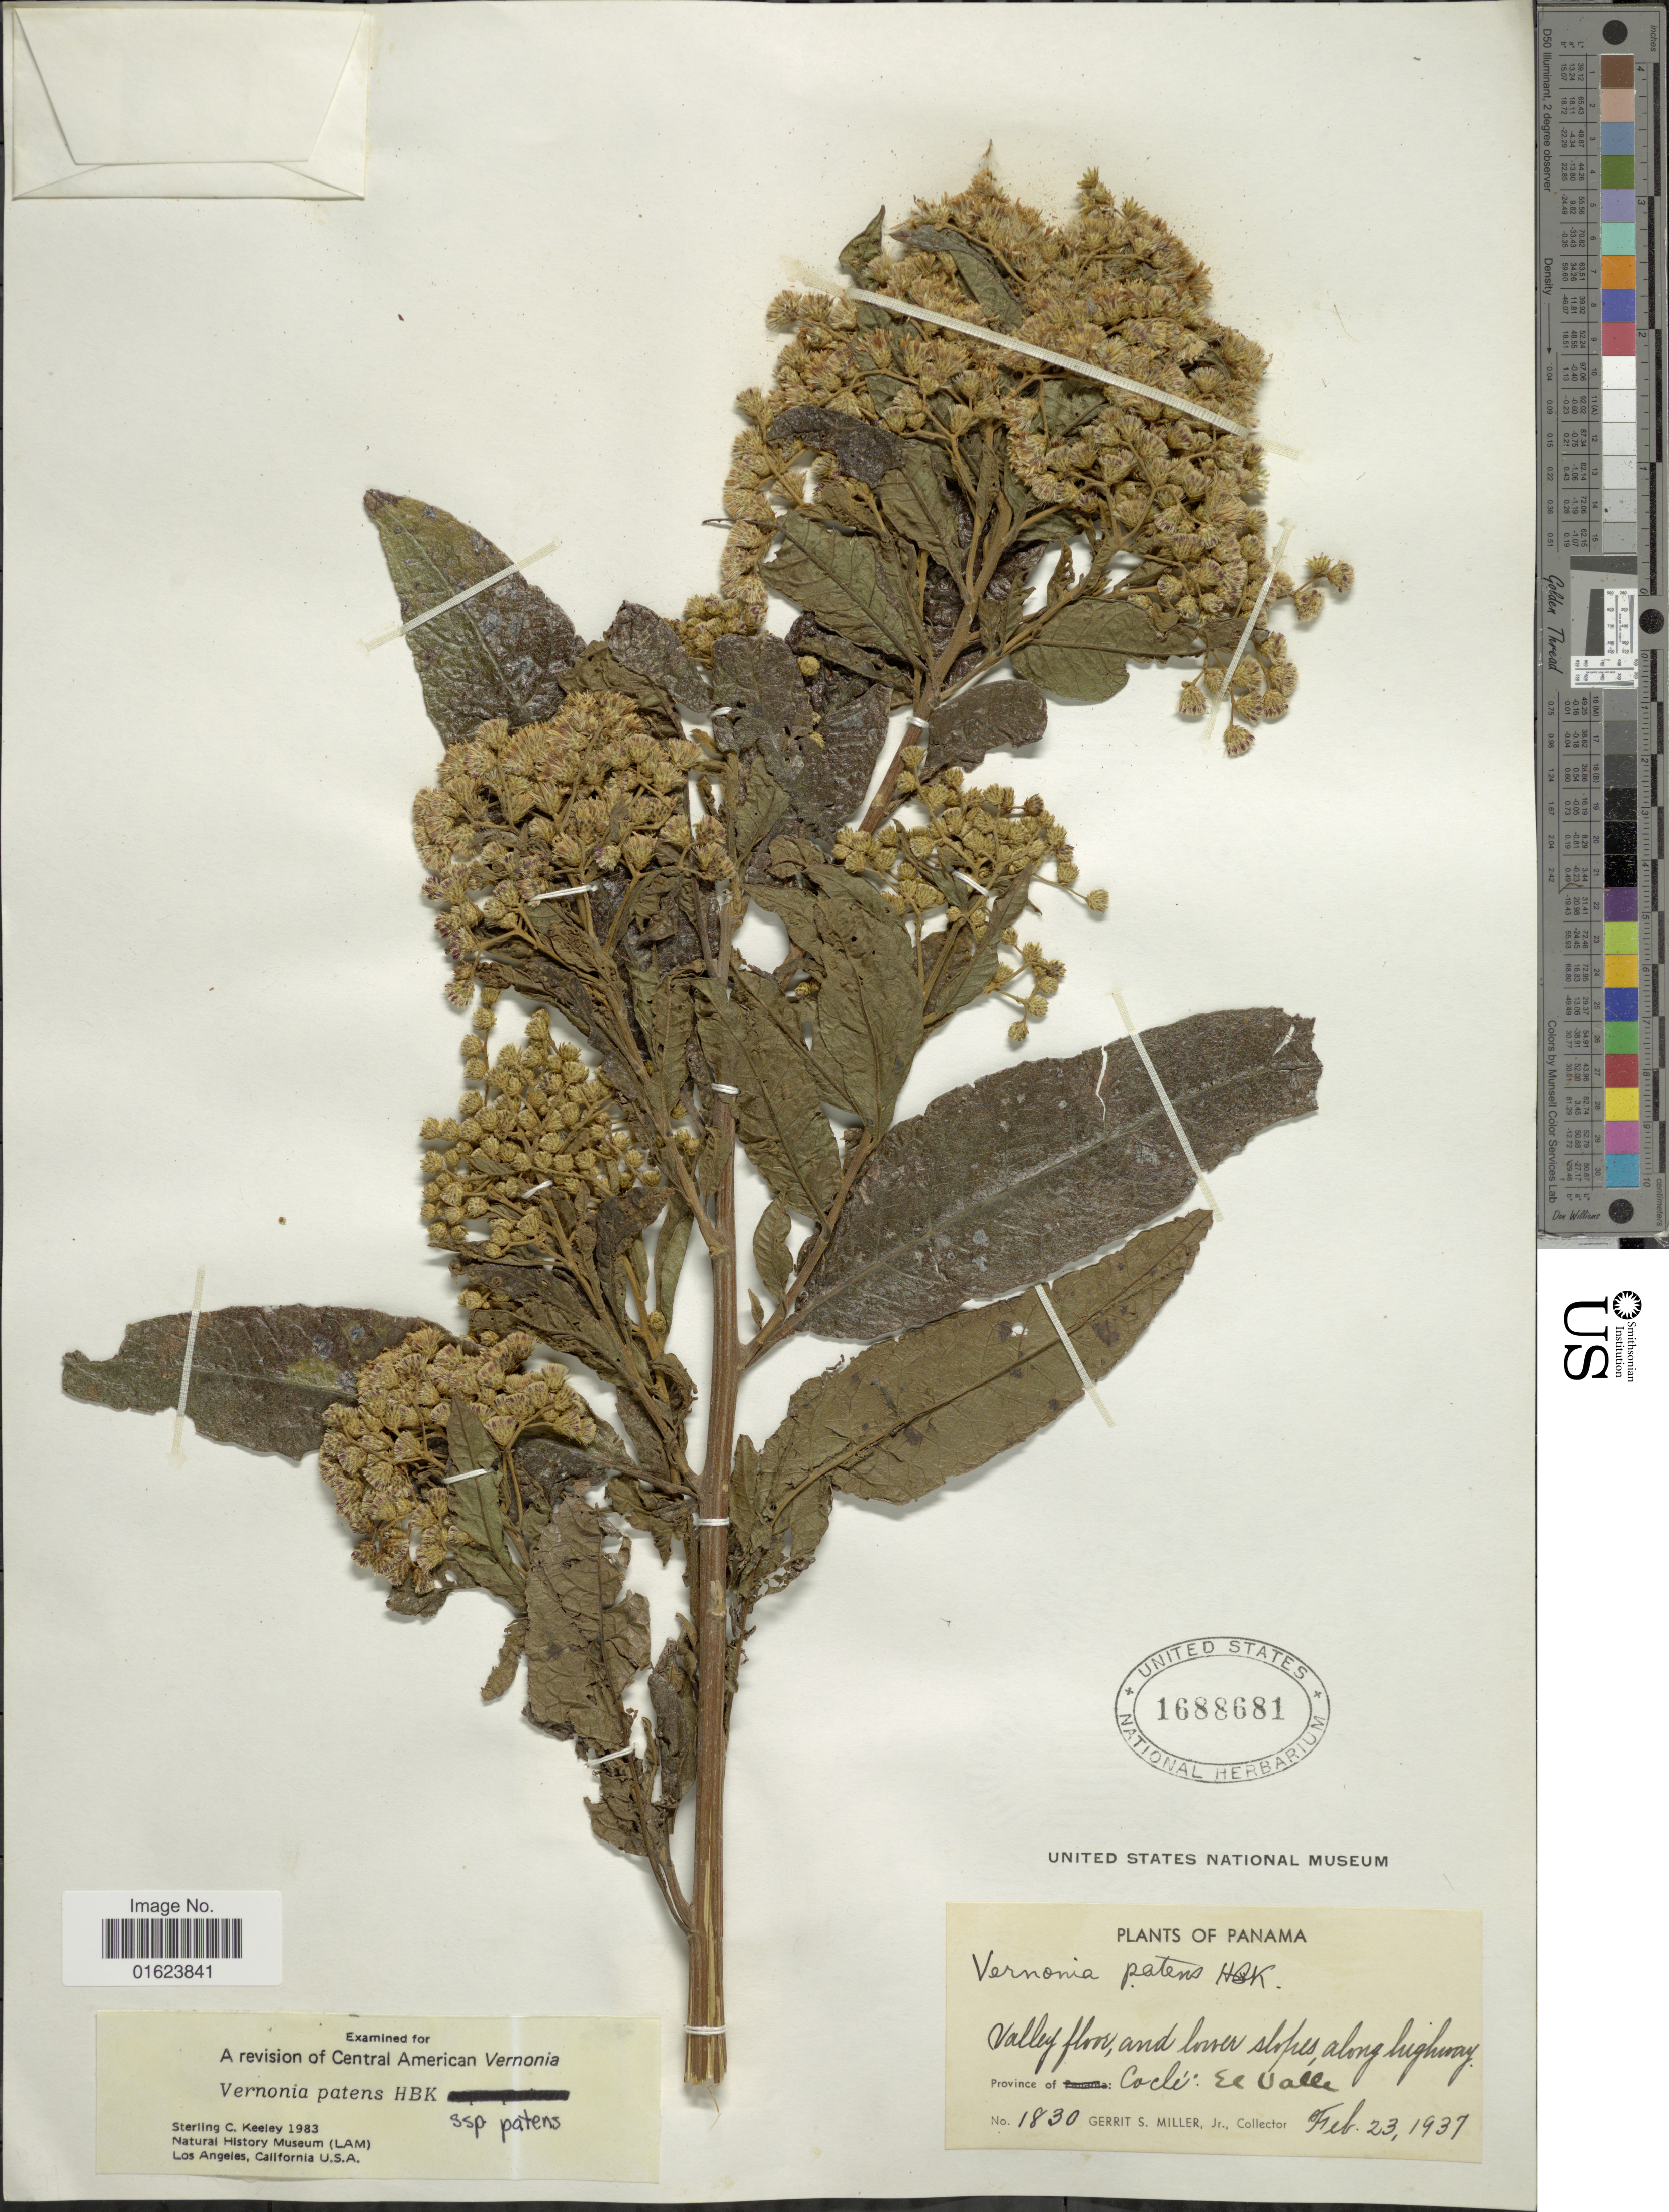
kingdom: Plantae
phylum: Tracheophyta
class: Magnoliopsida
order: Asterales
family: Asteraceae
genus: Vernonanthura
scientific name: Vernonanthura patens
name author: (Kunth) H. Rob.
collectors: G. S. Miller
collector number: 1830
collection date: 1937-02-23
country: Panama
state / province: Coclé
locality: Province of Cocle: El Valle. Valley floor, along highway.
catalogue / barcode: US 1688681